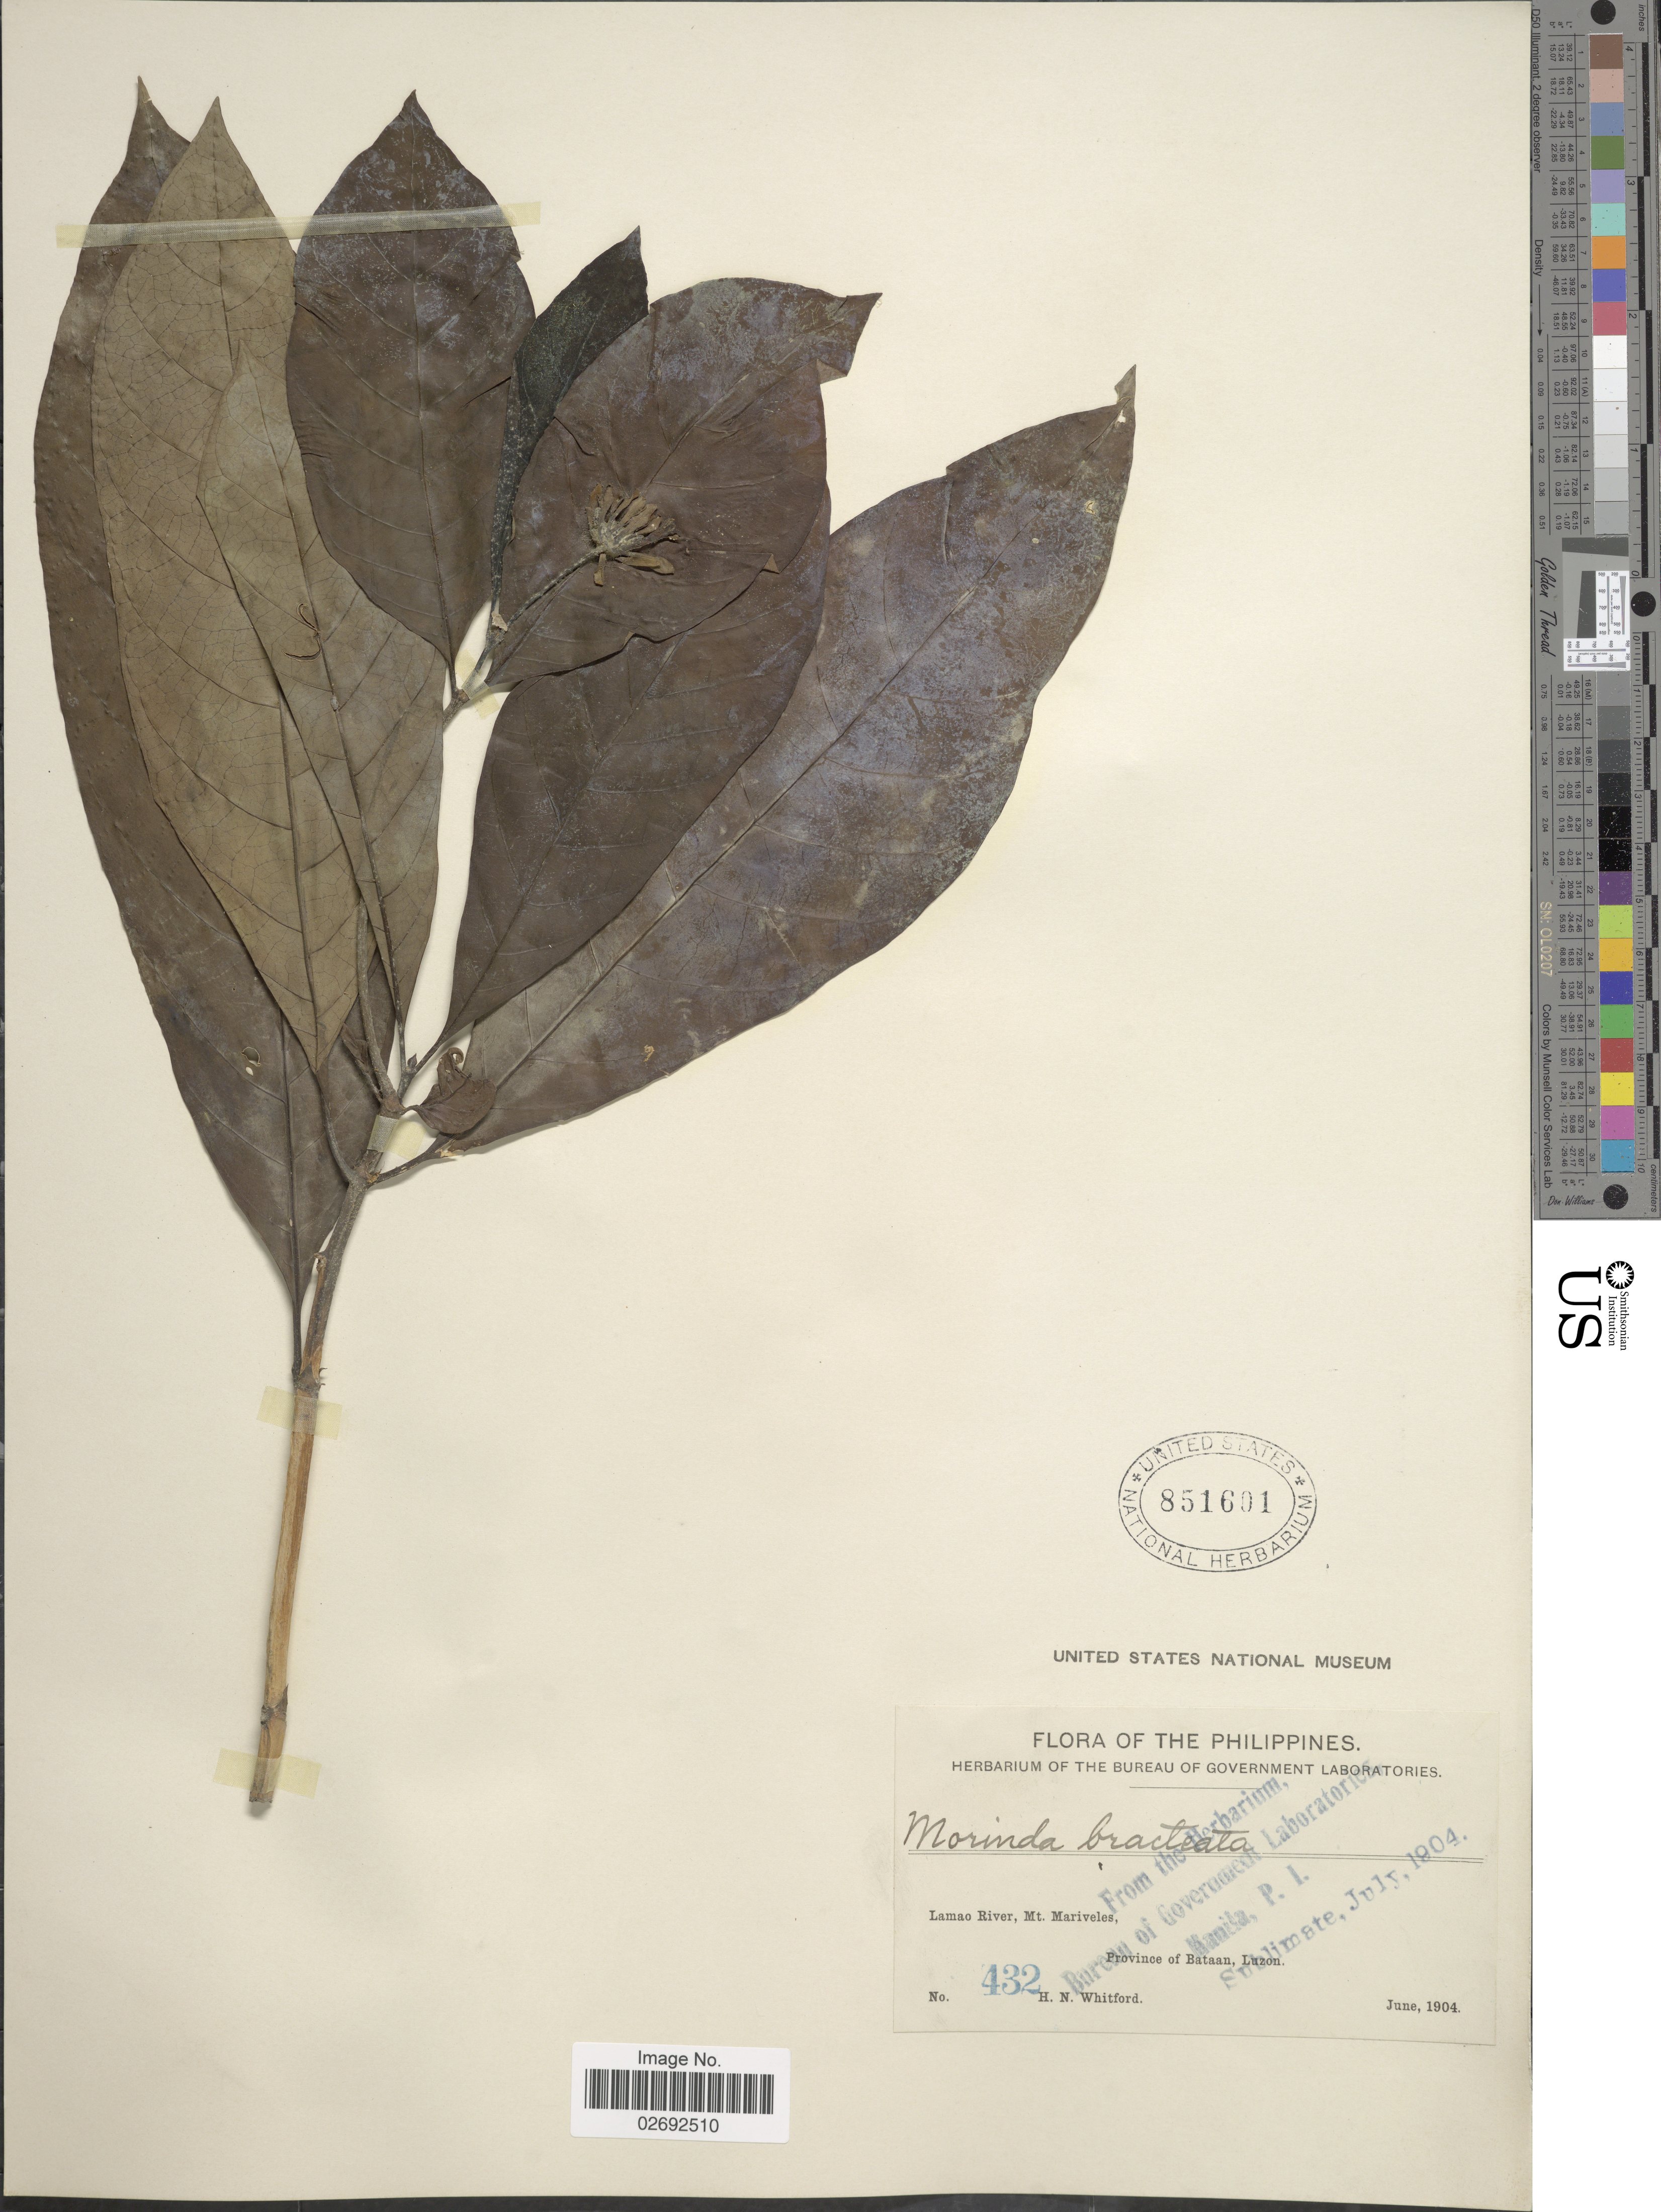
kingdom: Plantae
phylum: Tracheophyta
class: Magnoliopsida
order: Gentianales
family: Rubiaceae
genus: Morinda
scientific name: Morinda bracteata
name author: Roxb.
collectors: H. N. Whitford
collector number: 432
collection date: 1904-06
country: Philippines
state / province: Cagayan Valley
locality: Lamao River, Mt. Mariveles. Province of Bataan, Luzon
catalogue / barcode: US 851601